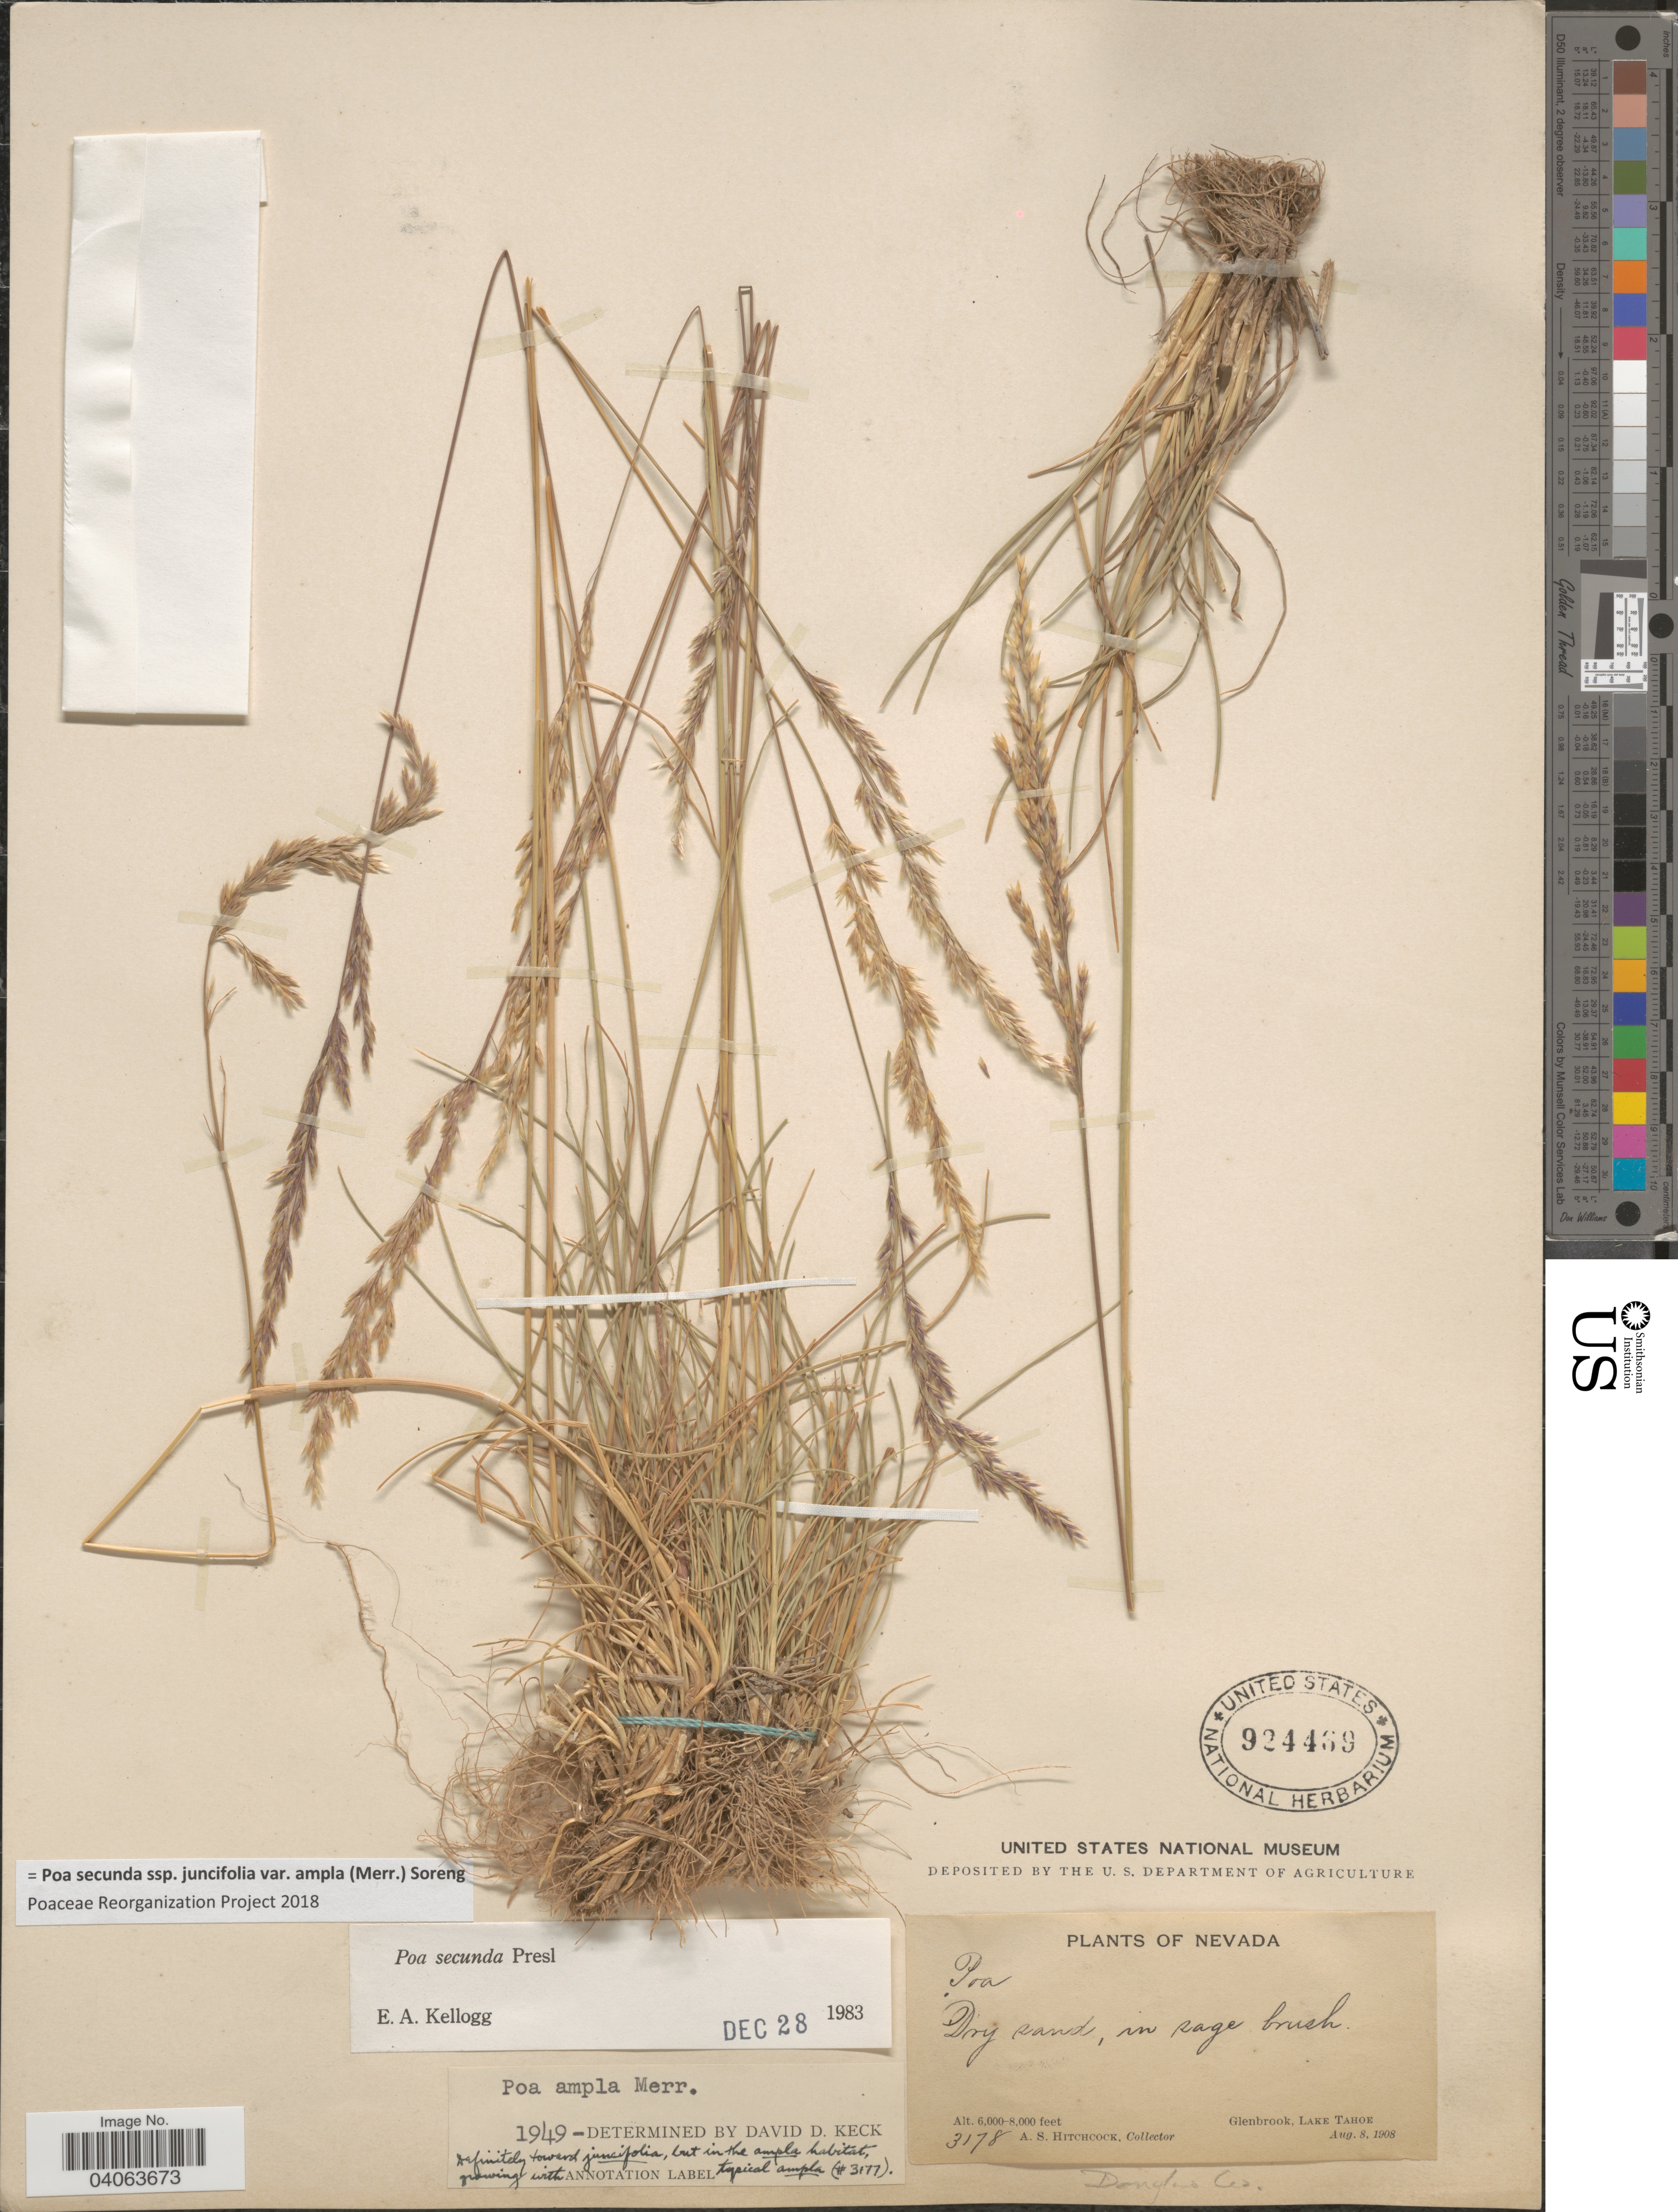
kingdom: Plantae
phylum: Tracheophyta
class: Liliopsida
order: Poales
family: Poaceae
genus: Poa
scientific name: Poa secunda subsp. juncifolia var. ampla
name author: (Merr.) Soreng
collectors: A. S. Hitchcock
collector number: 3178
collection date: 1908-08-08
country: United States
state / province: Nevada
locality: Glenbrook, Lake Tahoe. Douglas Co.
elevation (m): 1829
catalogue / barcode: US 924469